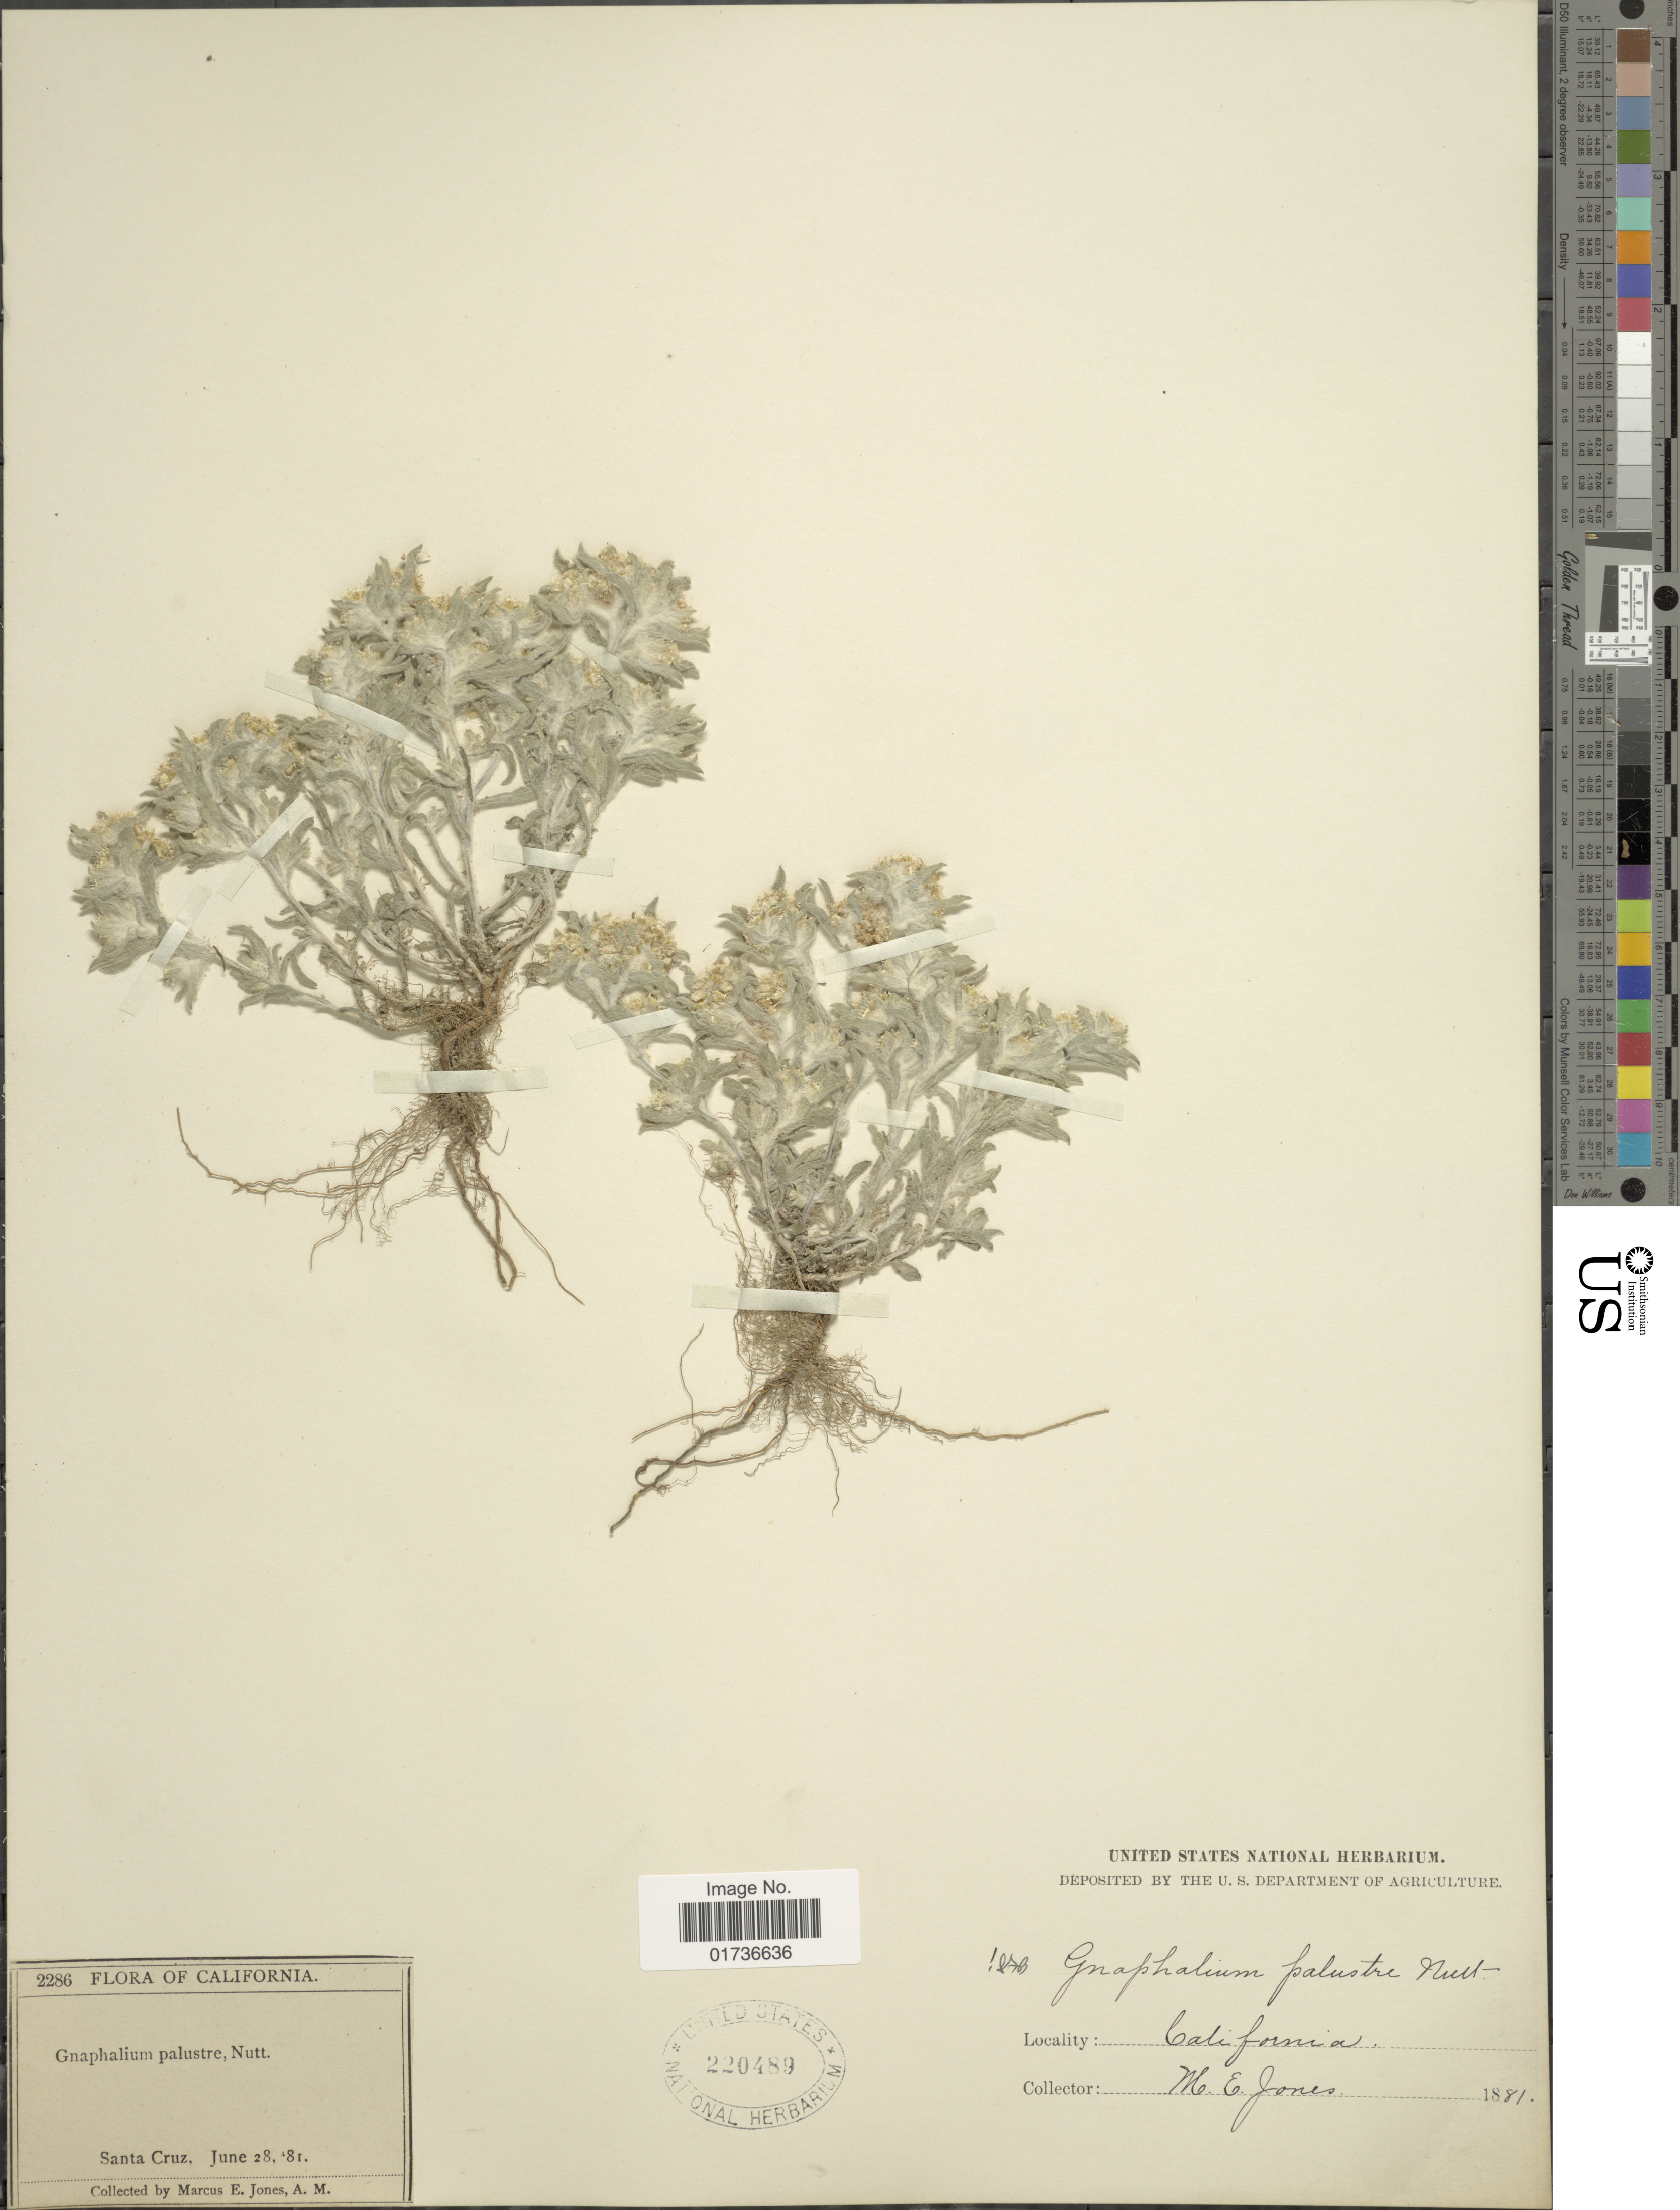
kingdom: Plantae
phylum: Tracheophyta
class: Magnoliopsida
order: Asterales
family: Asteraceae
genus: Gnaphalium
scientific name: Gnaphalium palustre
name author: Nutt.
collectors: M. E. Jones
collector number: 2286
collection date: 1881-06-28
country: United States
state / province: California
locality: Santa Cruz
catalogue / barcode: US 220489